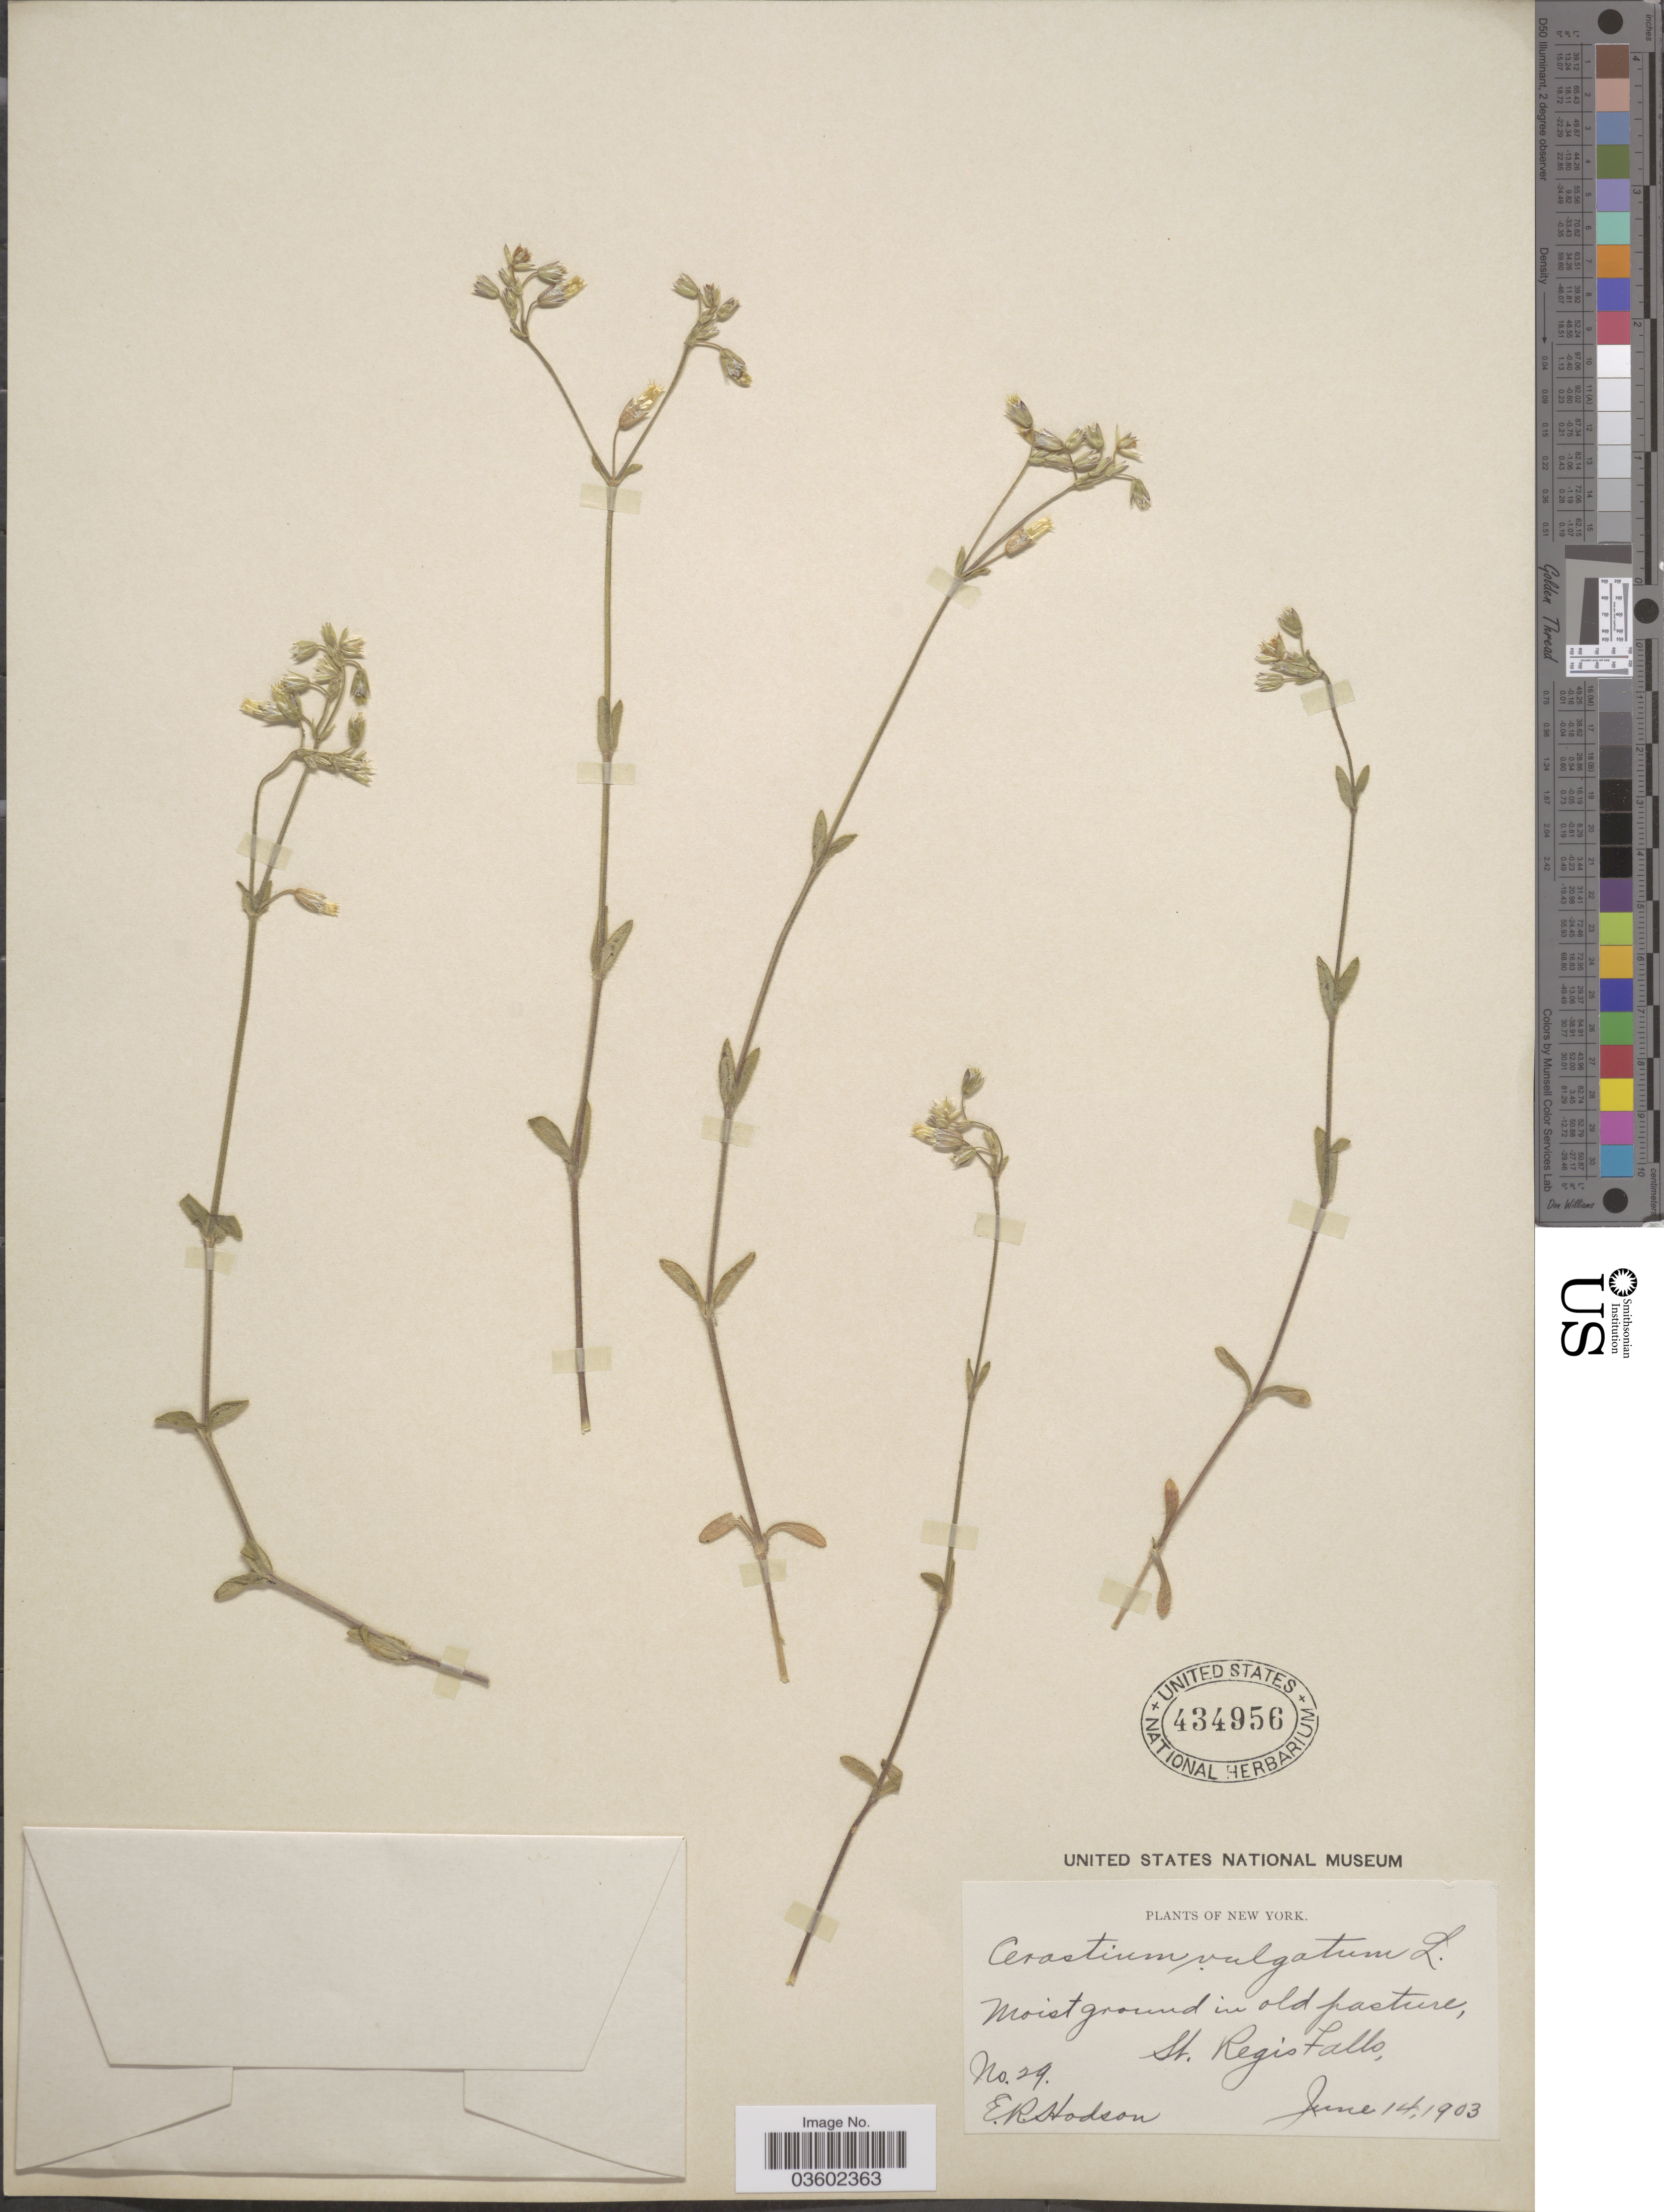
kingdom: Plantae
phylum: Tracheophyta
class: Magnoliopsida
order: Caryophyllales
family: Caryophyllaceae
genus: Cerastium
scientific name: Cerastium vulgatum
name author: L.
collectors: E. Hodson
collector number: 29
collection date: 1903-06-14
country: United States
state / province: New York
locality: St. Regis Falls.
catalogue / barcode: US 434956